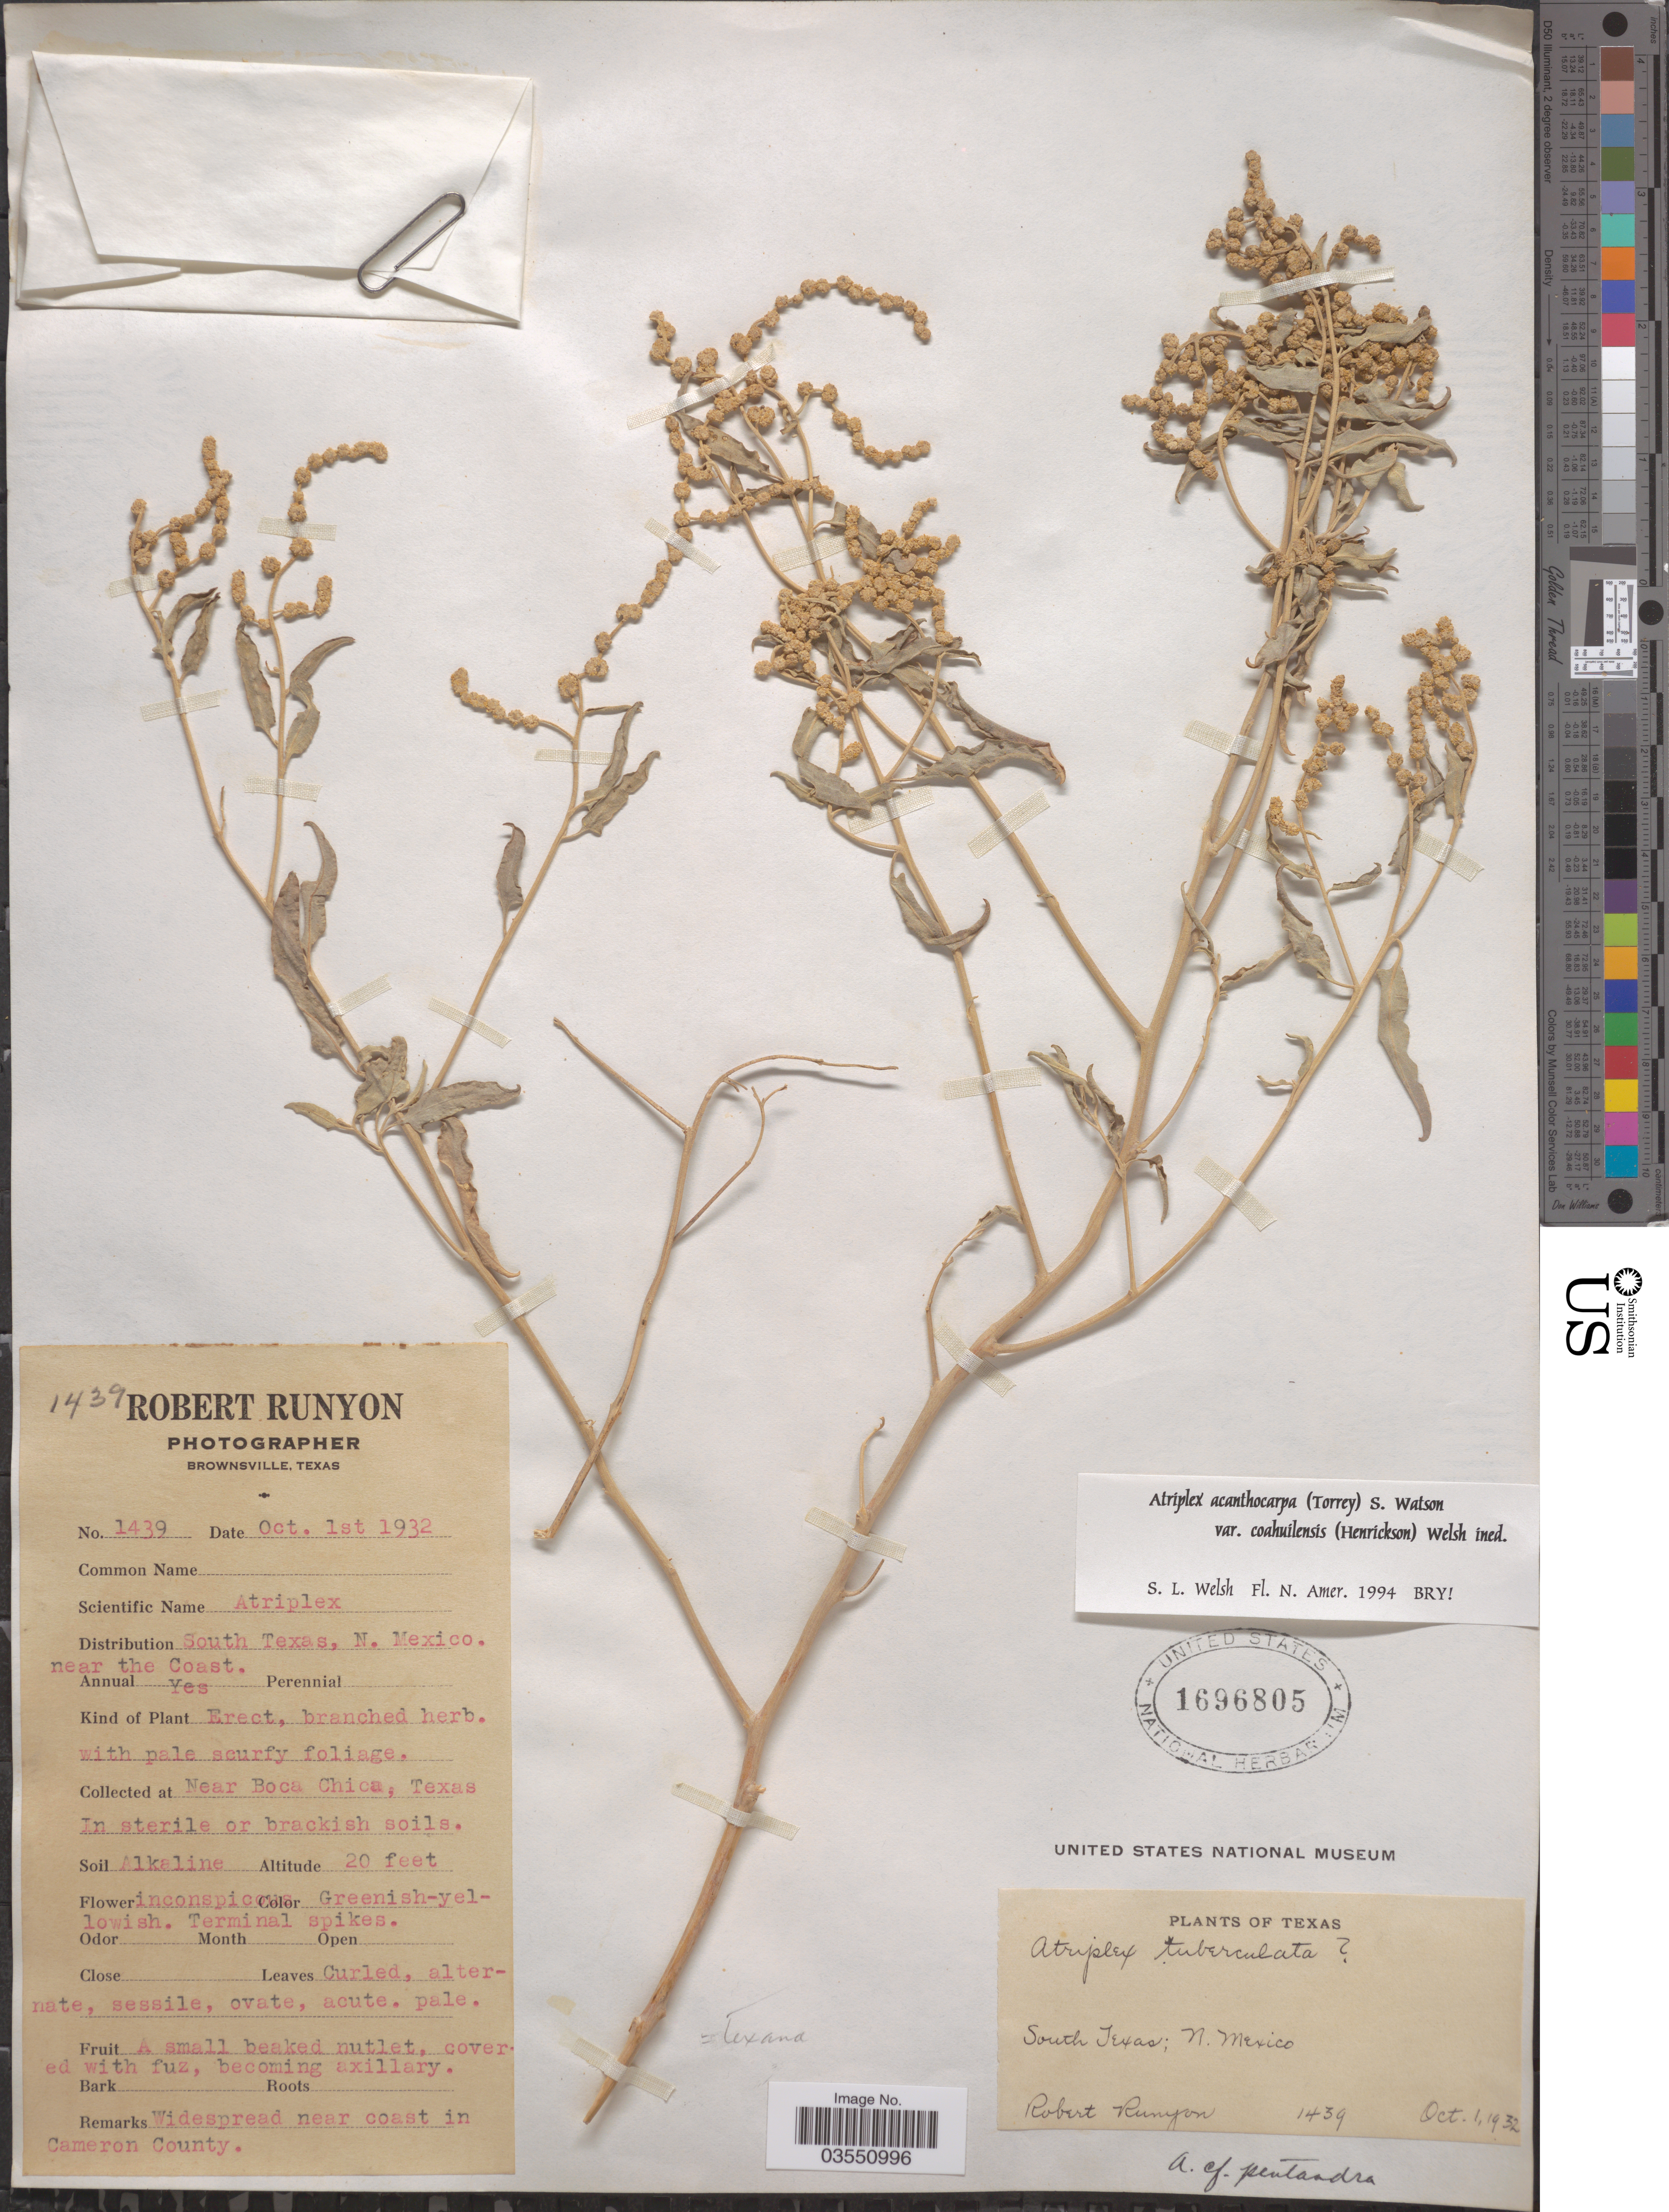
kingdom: Plantae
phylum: Tracheophyta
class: Magnoliopsida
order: Caryophyllales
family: Amaranthaceae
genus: Atriplex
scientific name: Atriplex acanthocarpa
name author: (Torr.) S. Watson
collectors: R. Runyon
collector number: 1439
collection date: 1932-10-01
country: United States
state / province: Texas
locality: South Texas, N. Mexico near the Coast. Near Boca Chica.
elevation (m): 6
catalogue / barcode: US 1696805